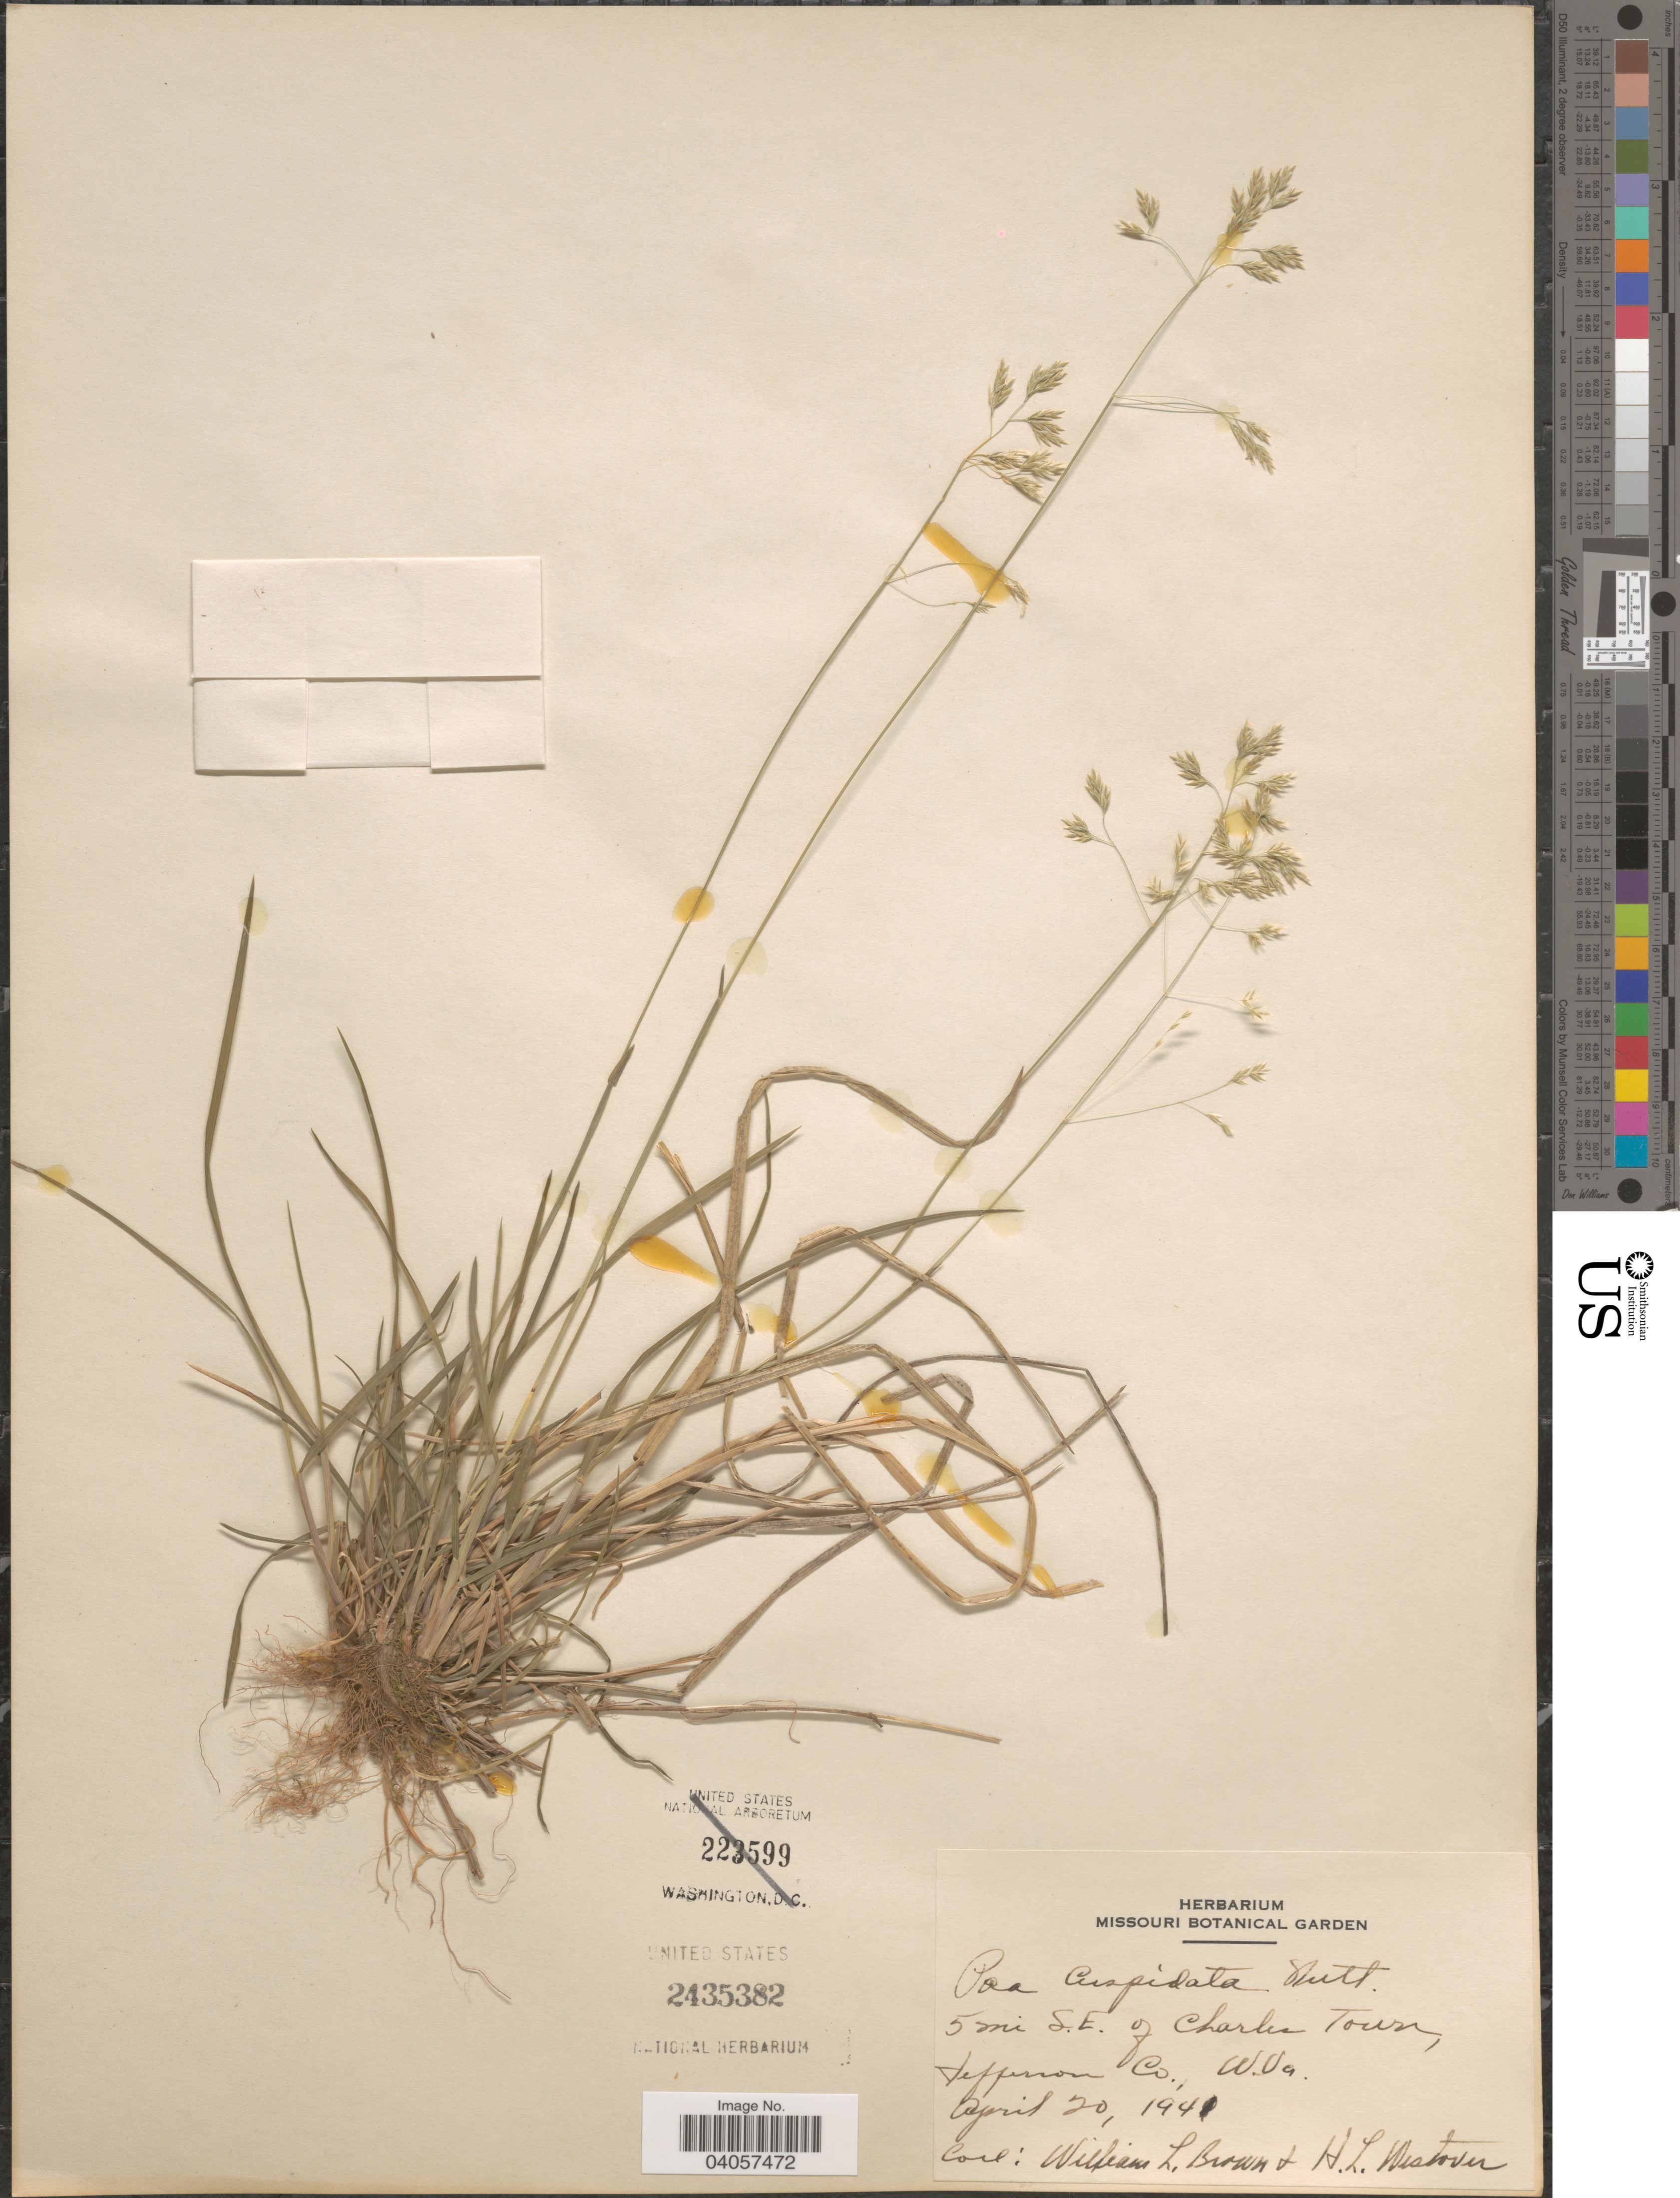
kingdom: Plantae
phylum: Tracheophyta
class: Liliopsida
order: Poales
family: Poaceae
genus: Poa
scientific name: Poa cuspidata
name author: Nutt.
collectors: W. L. Brown & H. Westover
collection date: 1941-04-20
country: United States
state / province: West Virginia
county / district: Jefferson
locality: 5 mi. S.E. of Charles Town.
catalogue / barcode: US 2435382